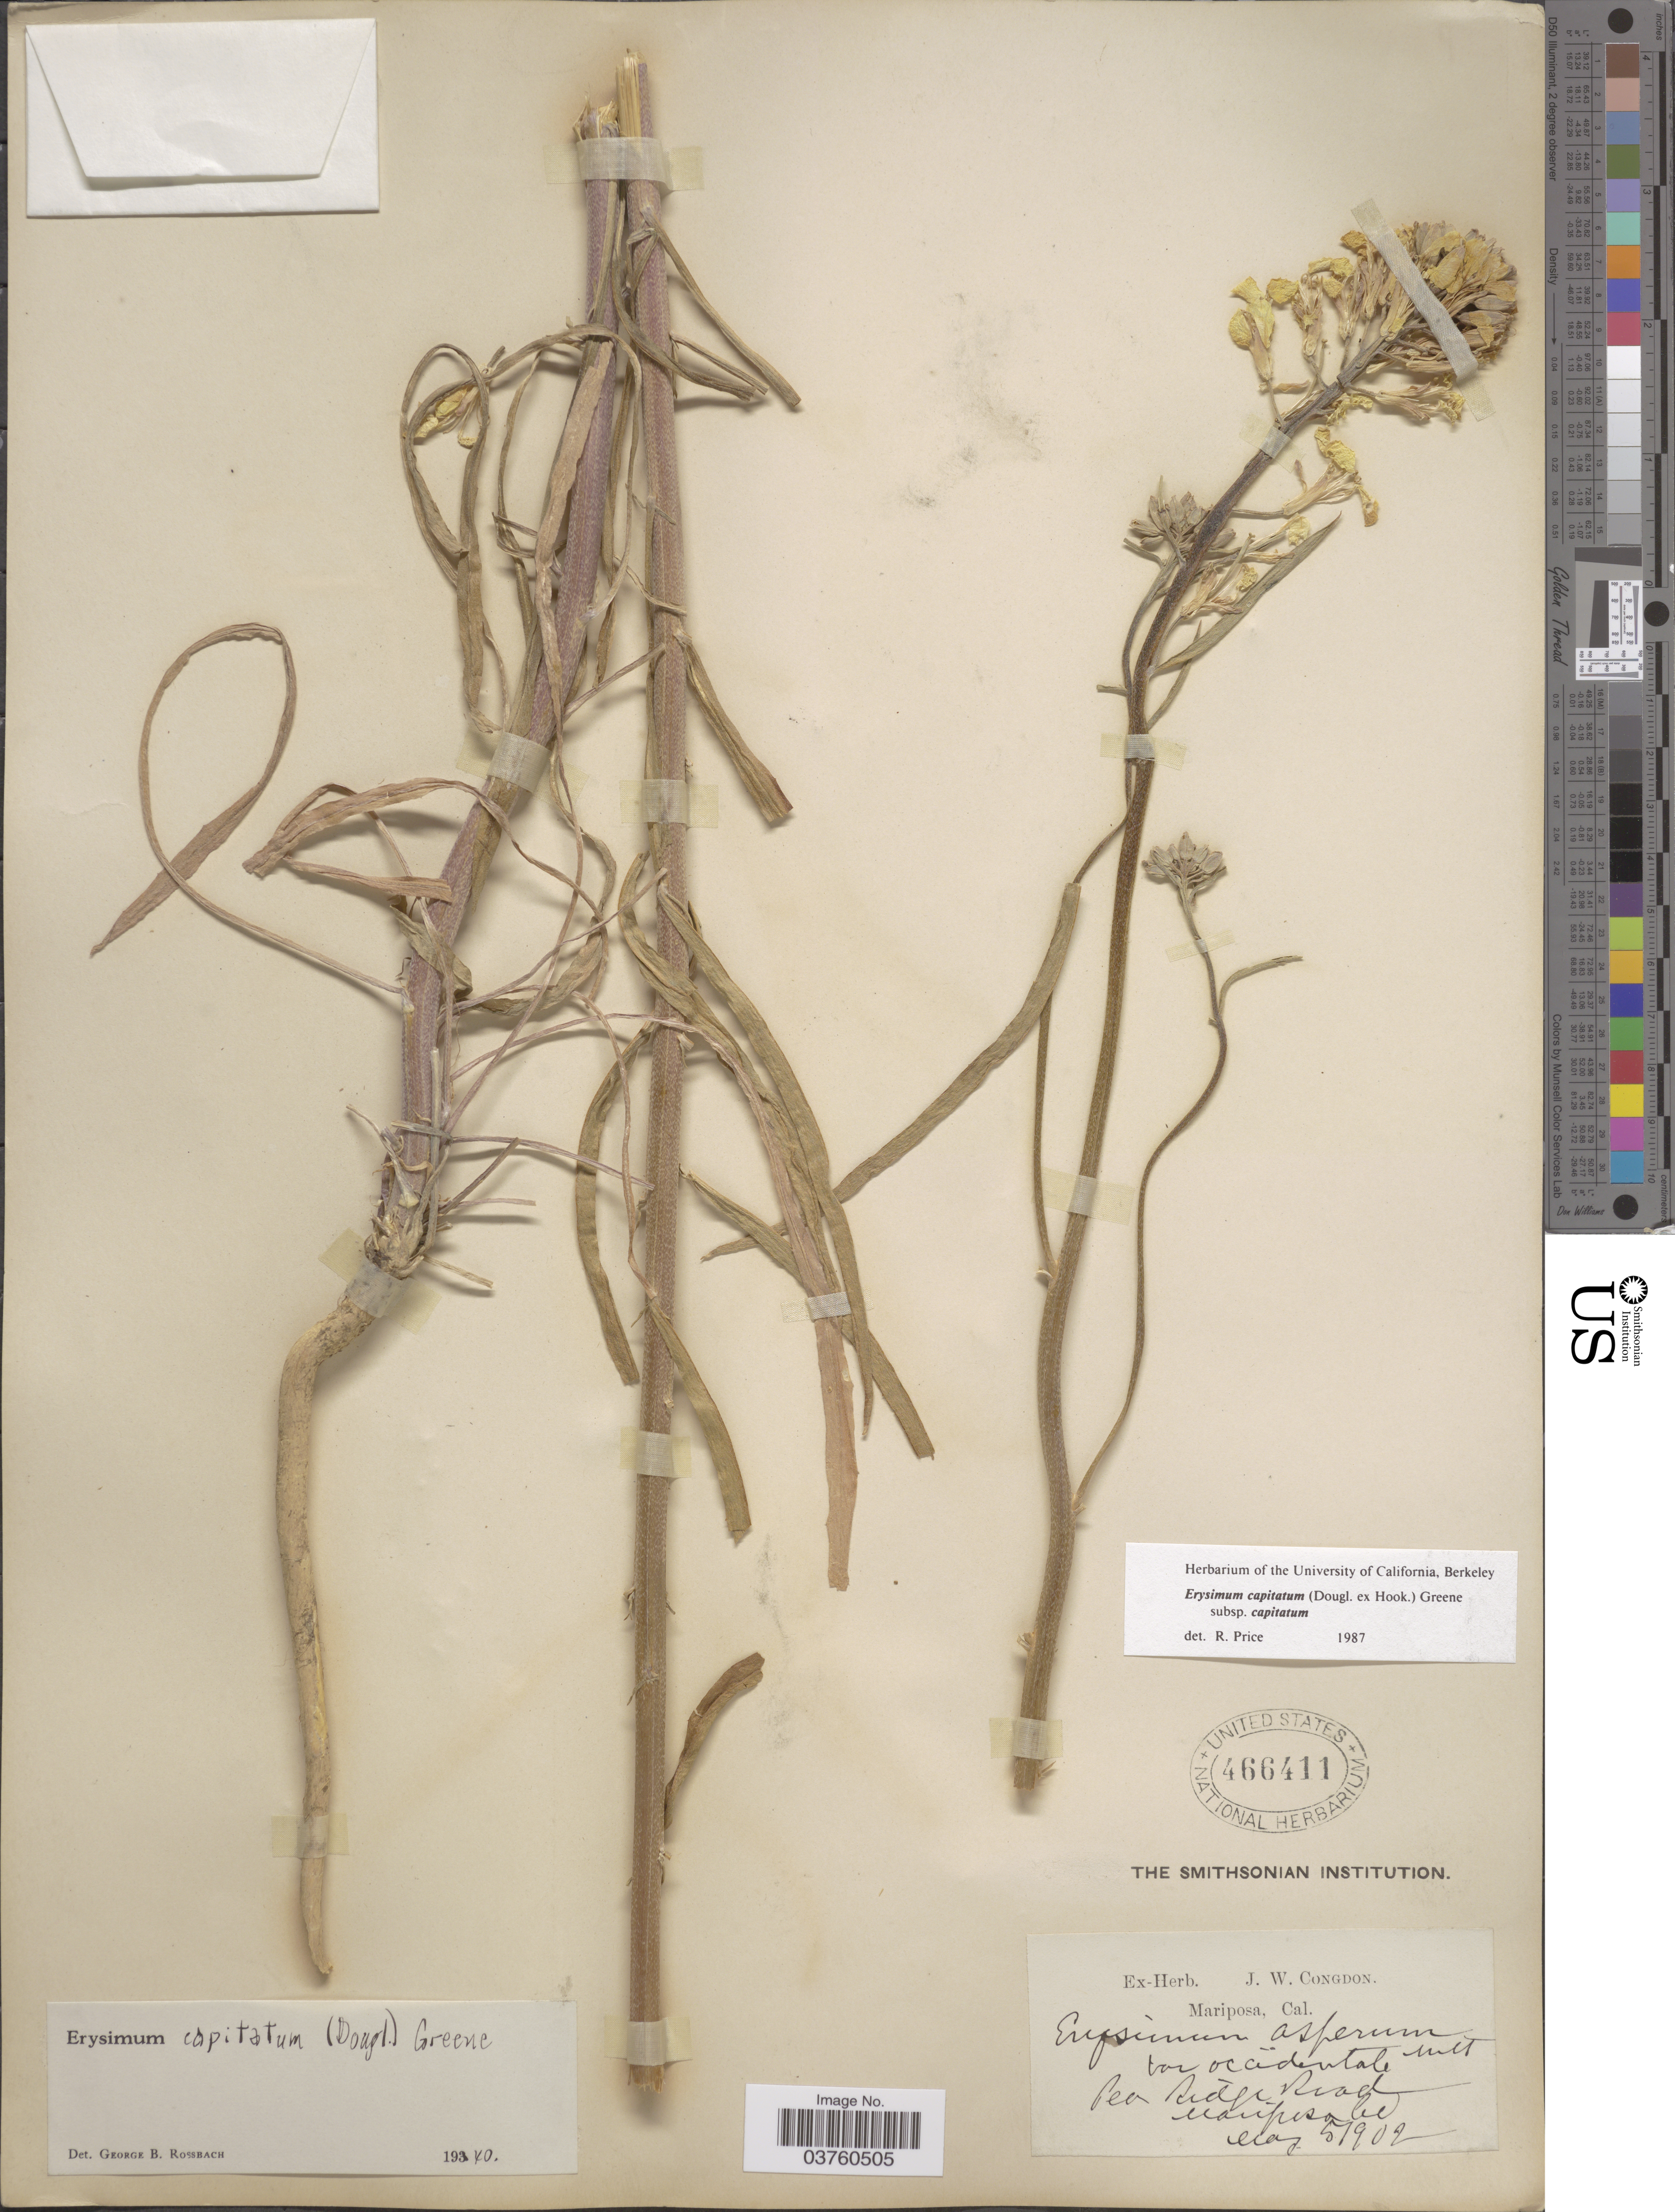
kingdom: Plantae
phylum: Tracheophyta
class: Magnoliopsida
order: Brassicales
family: Brassicaceae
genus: Erysimum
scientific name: Erysimum capitatum subsp. capitatum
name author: (Douglas ex Hook.) Greene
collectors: ex herb. J. W. Congdon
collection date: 1902-05-05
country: United States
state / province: California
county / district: Mariposa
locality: Pea Ridge Road, Mariposa Co.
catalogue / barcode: US 466411